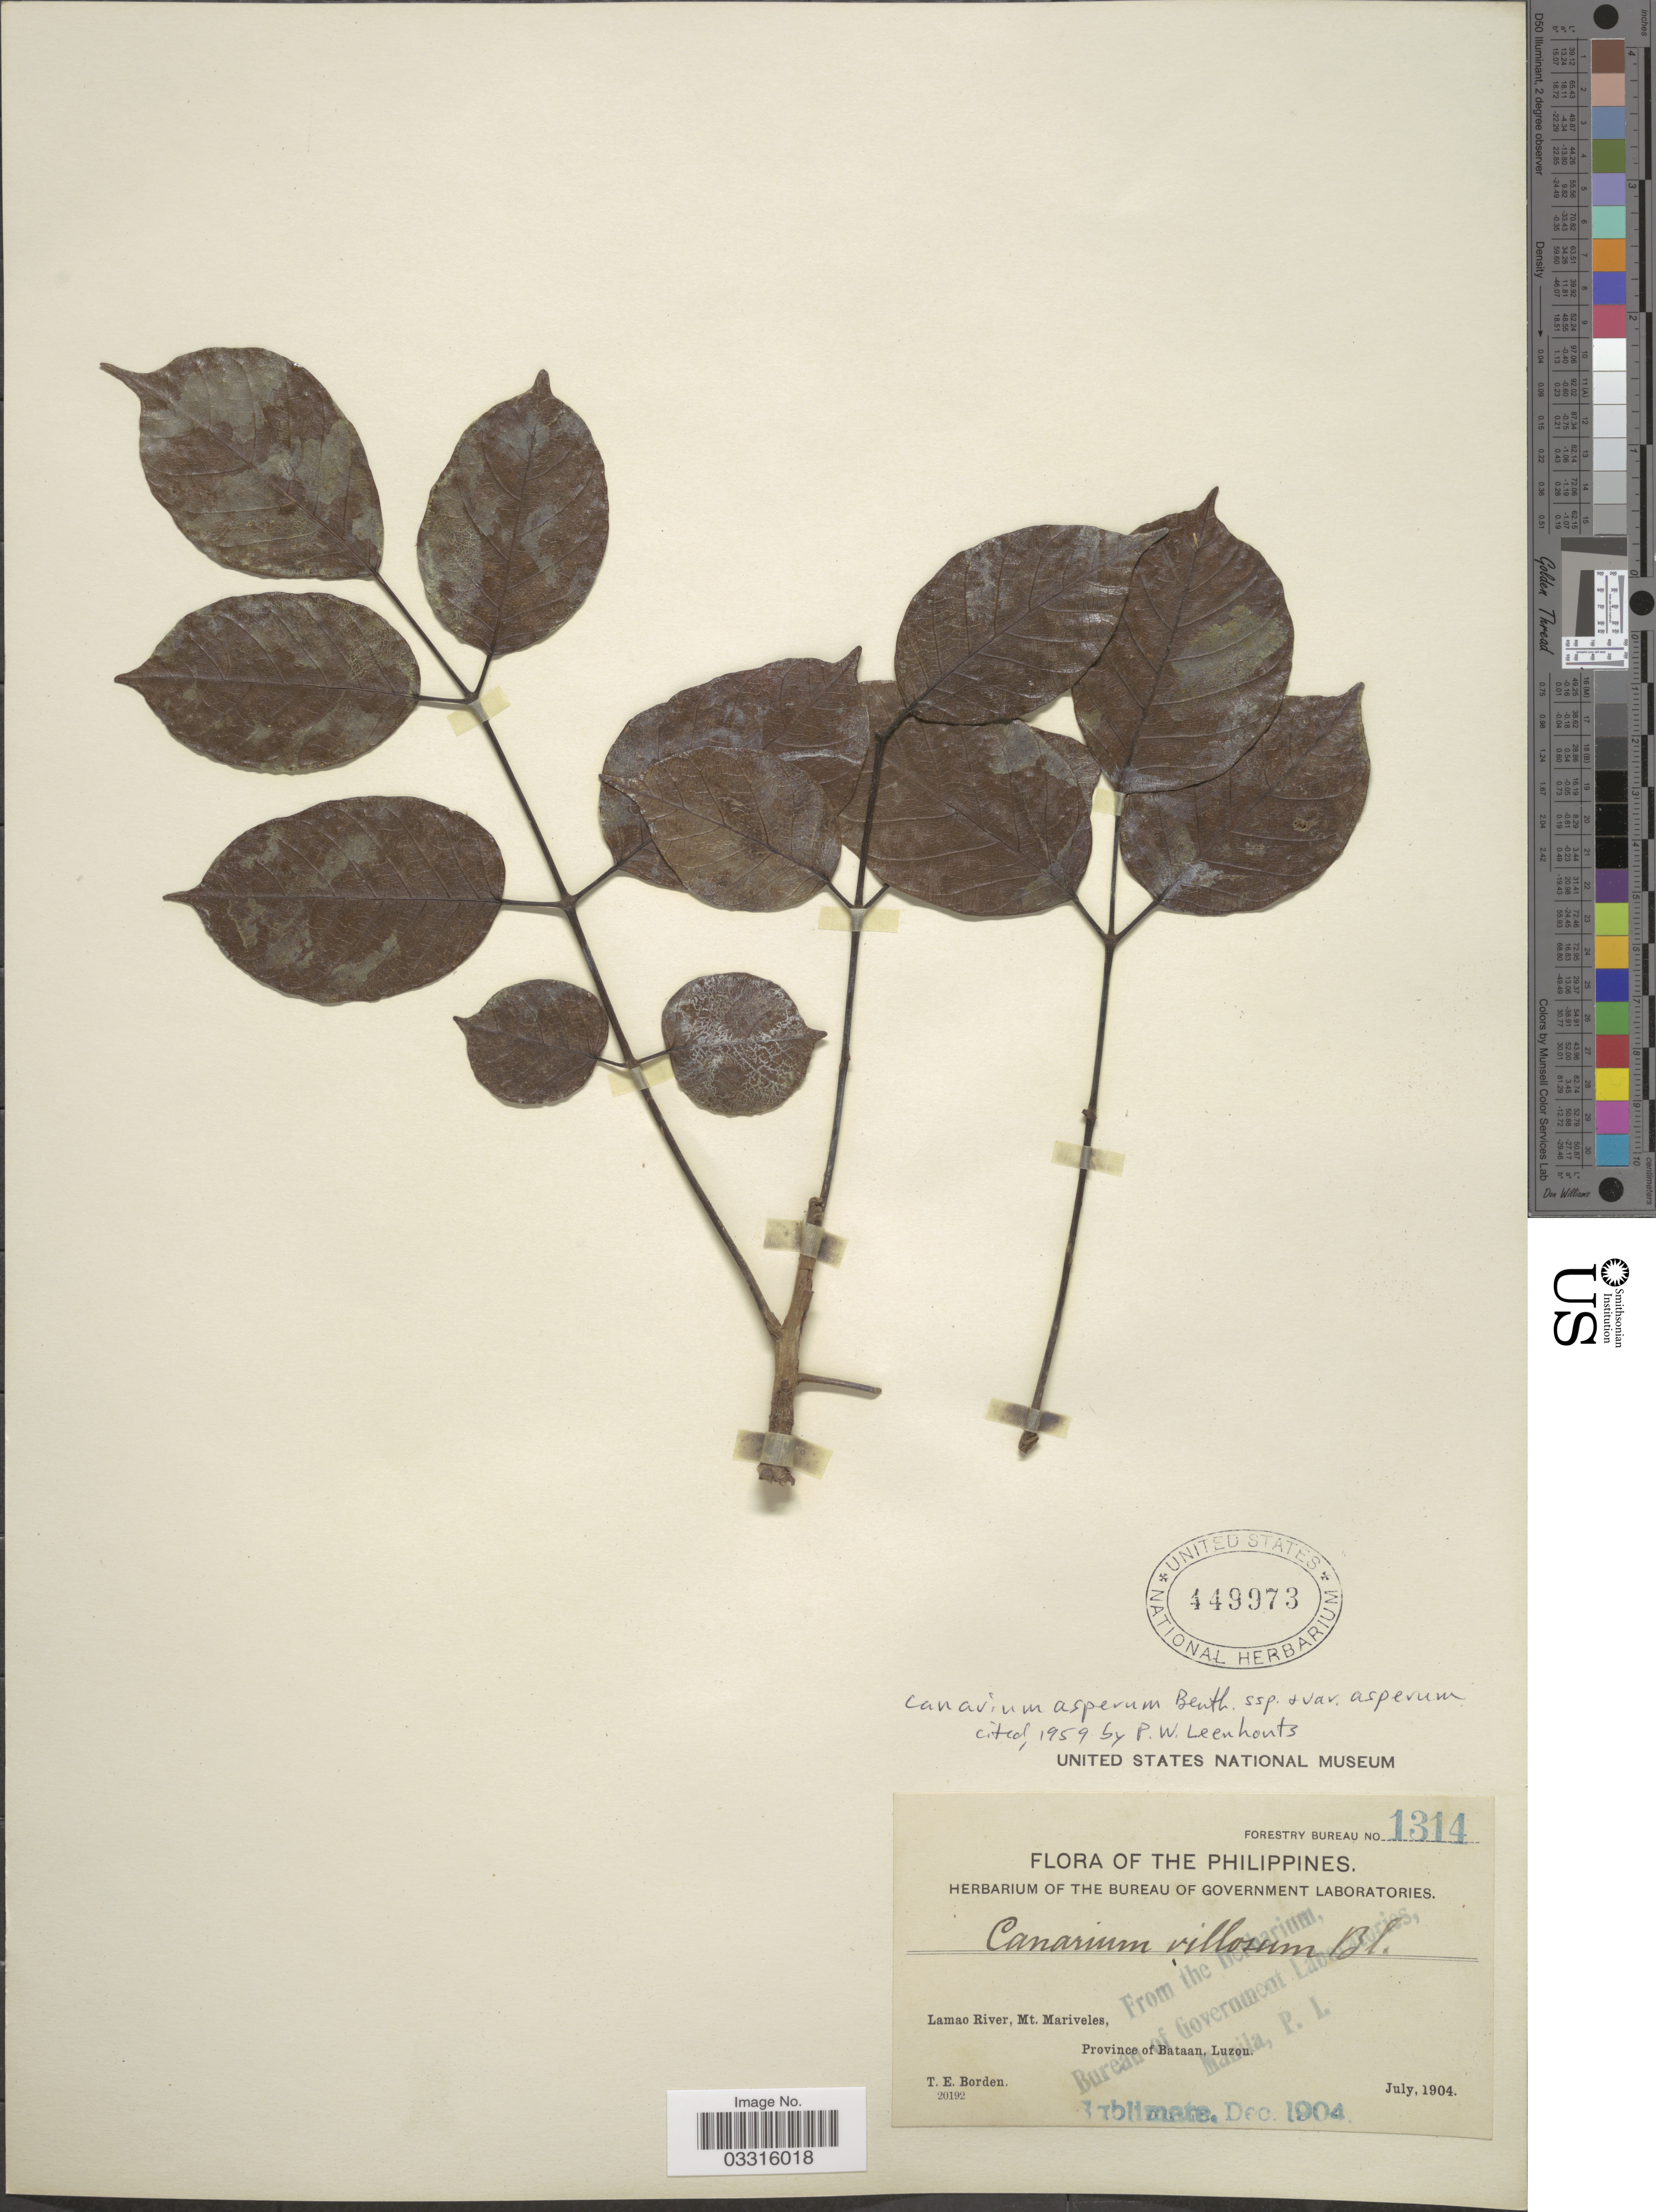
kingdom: Plantae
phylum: Tracheophyta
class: Magnoliopsida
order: Sapindales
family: Burseraceae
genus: Canarium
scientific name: Canarium asperum subsp. asperum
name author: Benth.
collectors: T. E. Borden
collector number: Forestry Bureau 1314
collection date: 1904-07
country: Philippines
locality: Lamao River, Mt. Mariveles, Province of Bataan, Luzon.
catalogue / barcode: US 449973